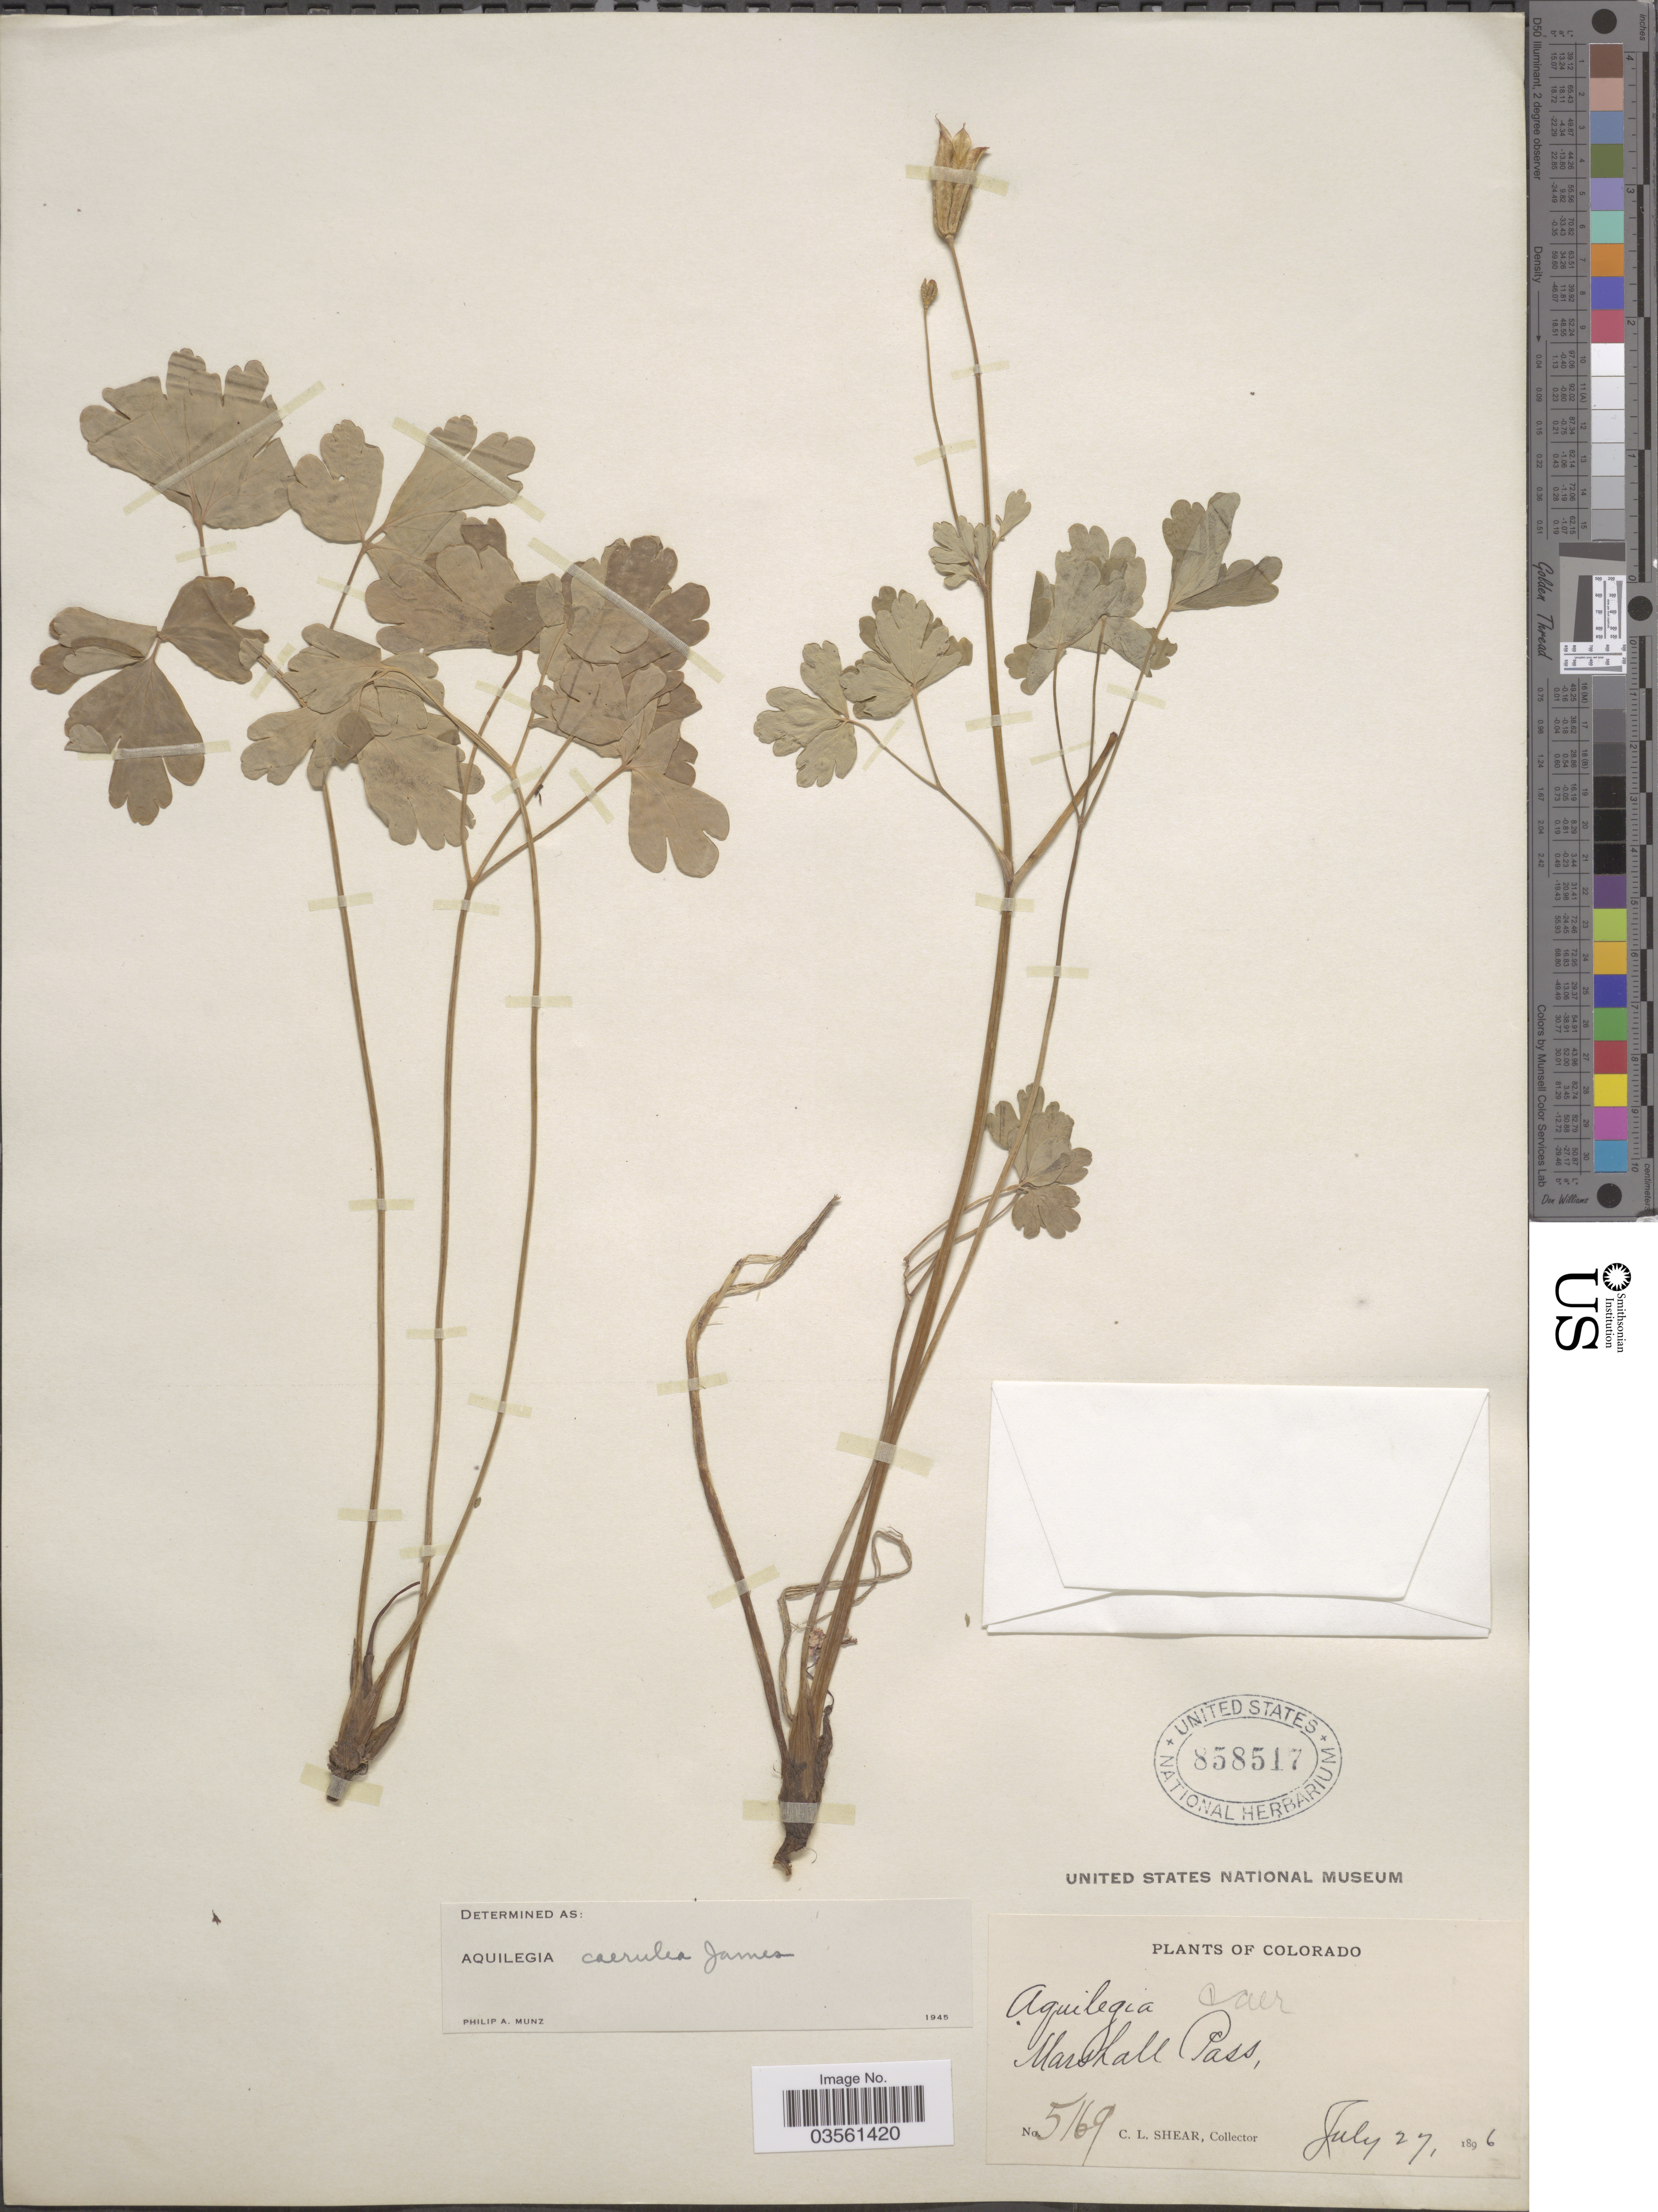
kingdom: Plantae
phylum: Tracheophyta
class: Magnoliopsida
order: Ranunculales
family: Ranunculaceae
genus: Aquilegia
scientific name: Aquilegia coerulea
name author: E. James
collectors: C. L. Shear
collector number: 5169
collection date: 1896-07-27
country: United States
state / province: Colorado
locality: Marshall Pass.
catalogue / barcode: US 858517